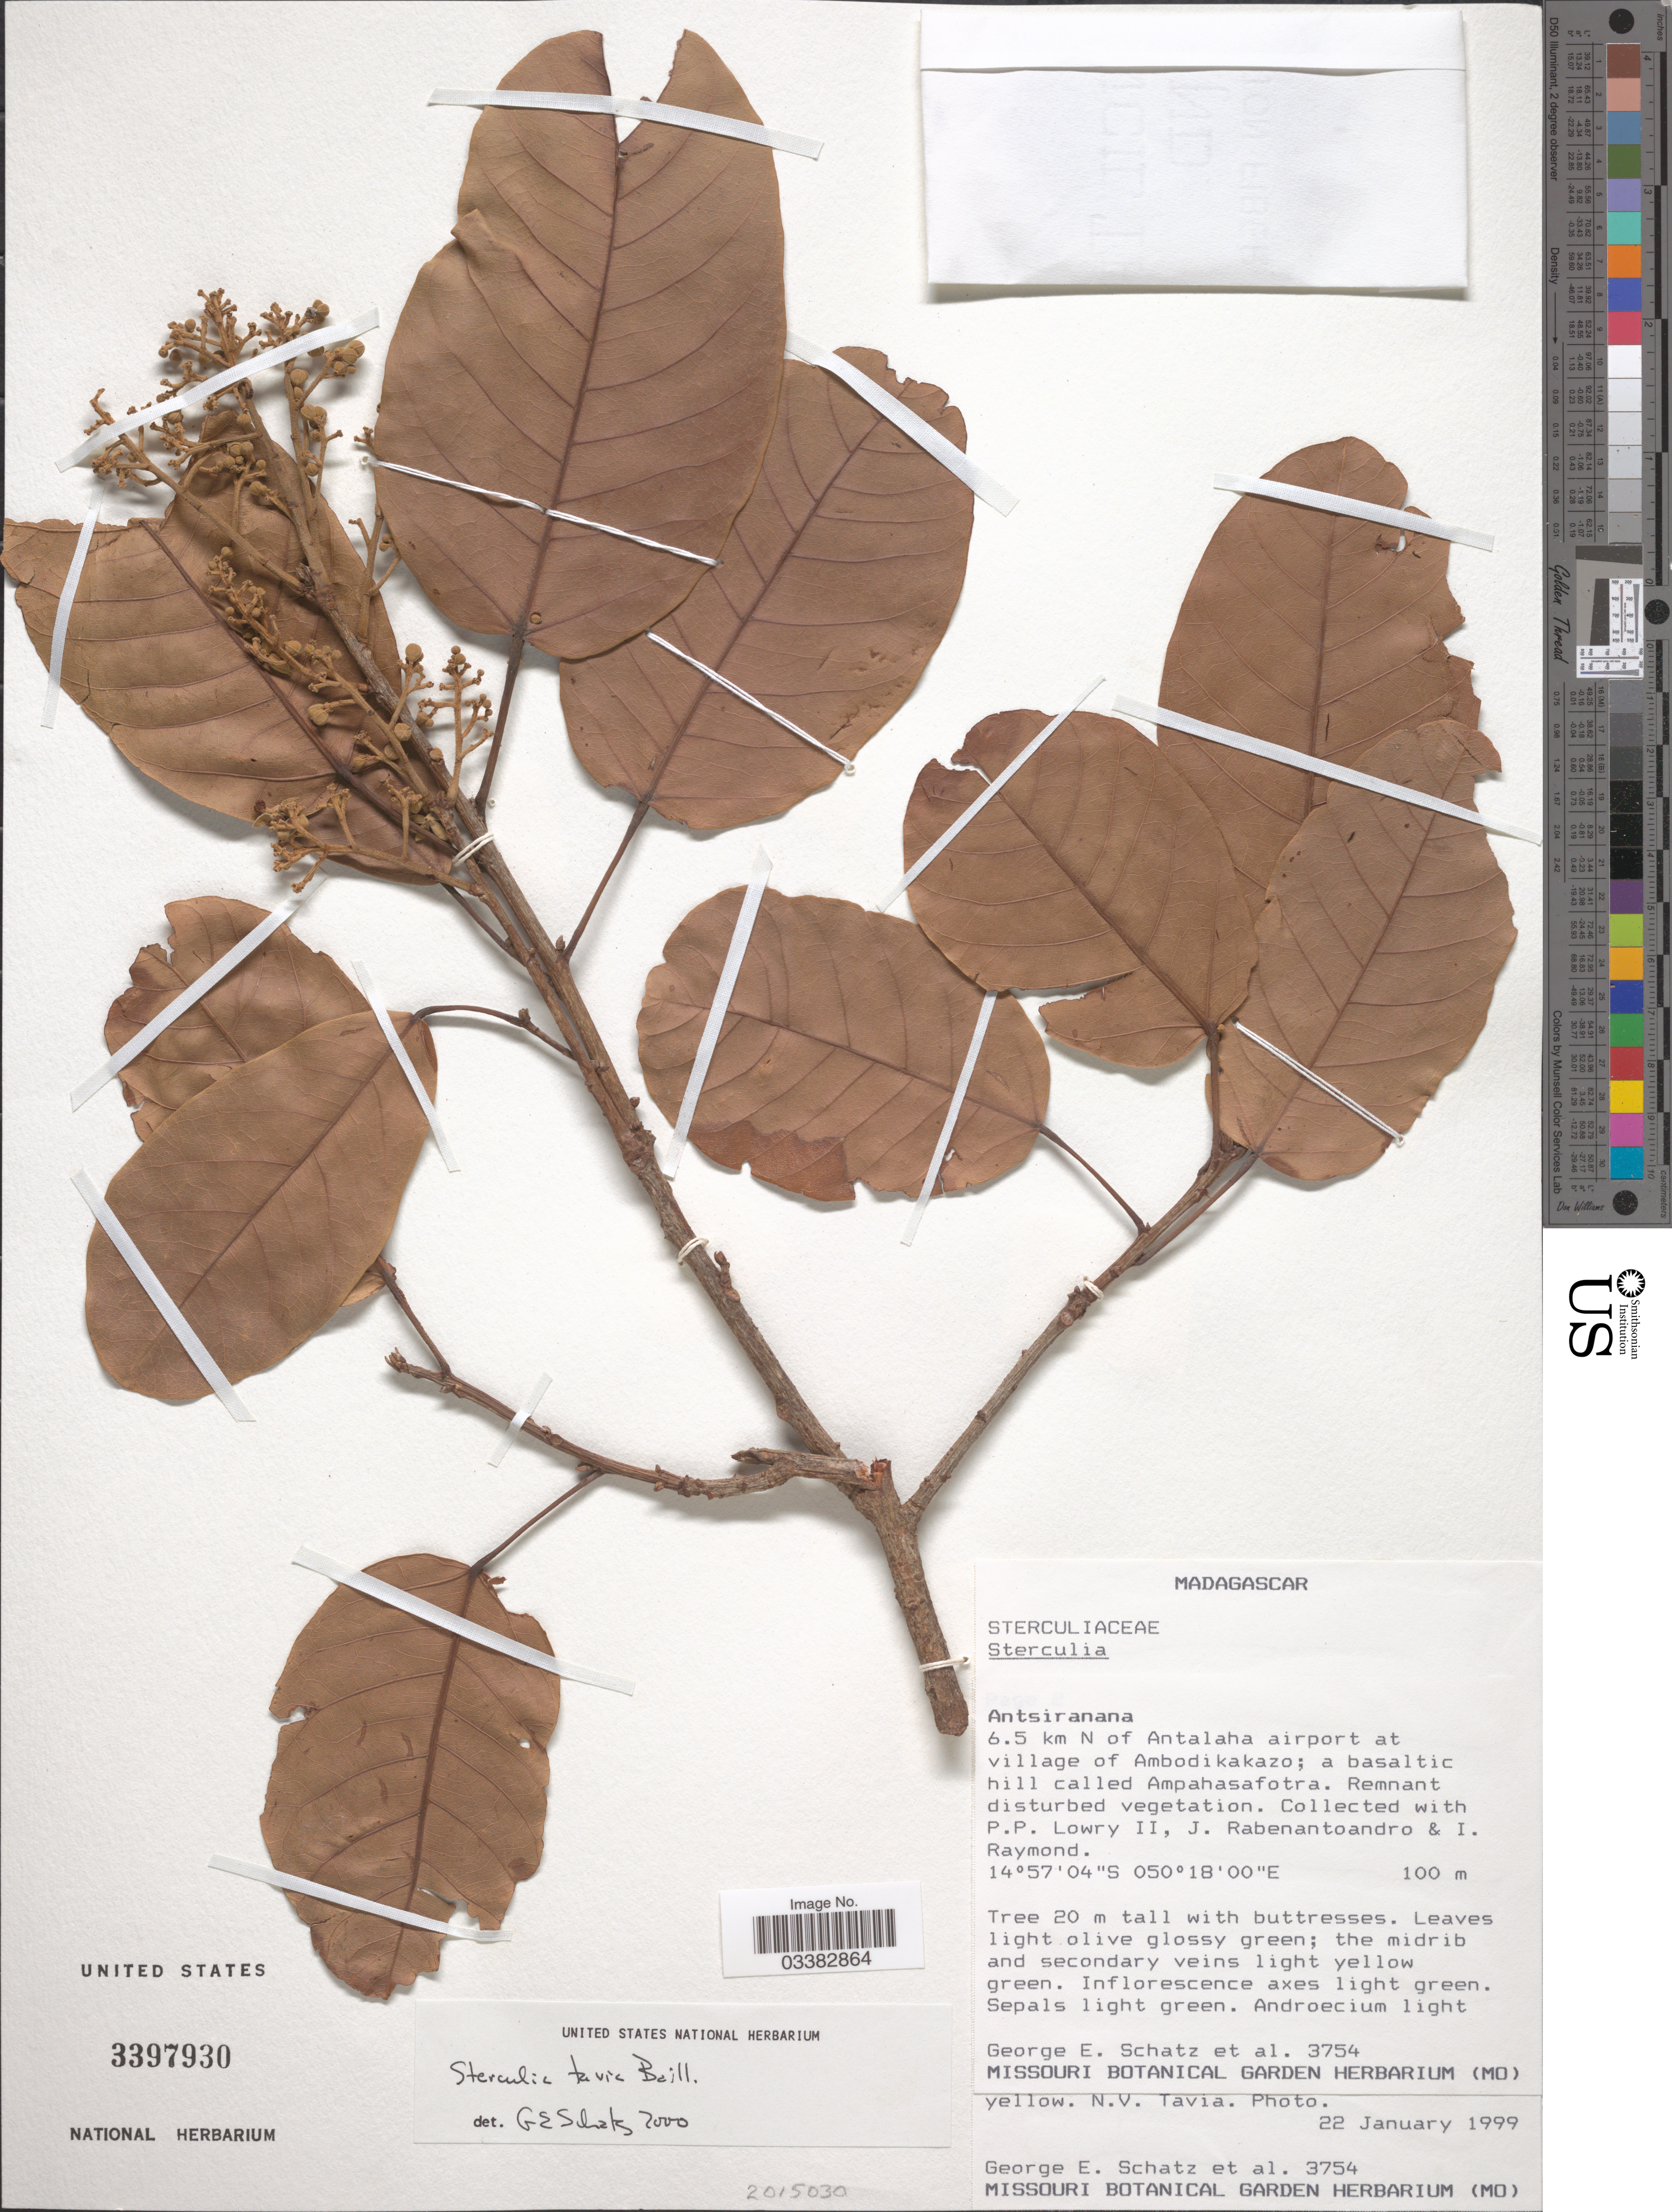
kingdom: Plantae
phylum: Tracheophyta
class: Magnoliopsida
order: Malvales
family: Malvaceae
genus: Sterculia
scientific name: Sterculia tavia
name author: Baill.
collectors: G. Schatz, P. P. Lowry, J. Rabenantoandro & I. Raymond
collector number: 3754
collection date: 1999-01-22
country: Madagascar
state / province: Sava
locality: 6.5 km N of Antalaha airport at village of Ambodikakazo; a basaltic hill called Ampahasafotra.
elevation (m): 100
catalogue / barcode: US 3397930